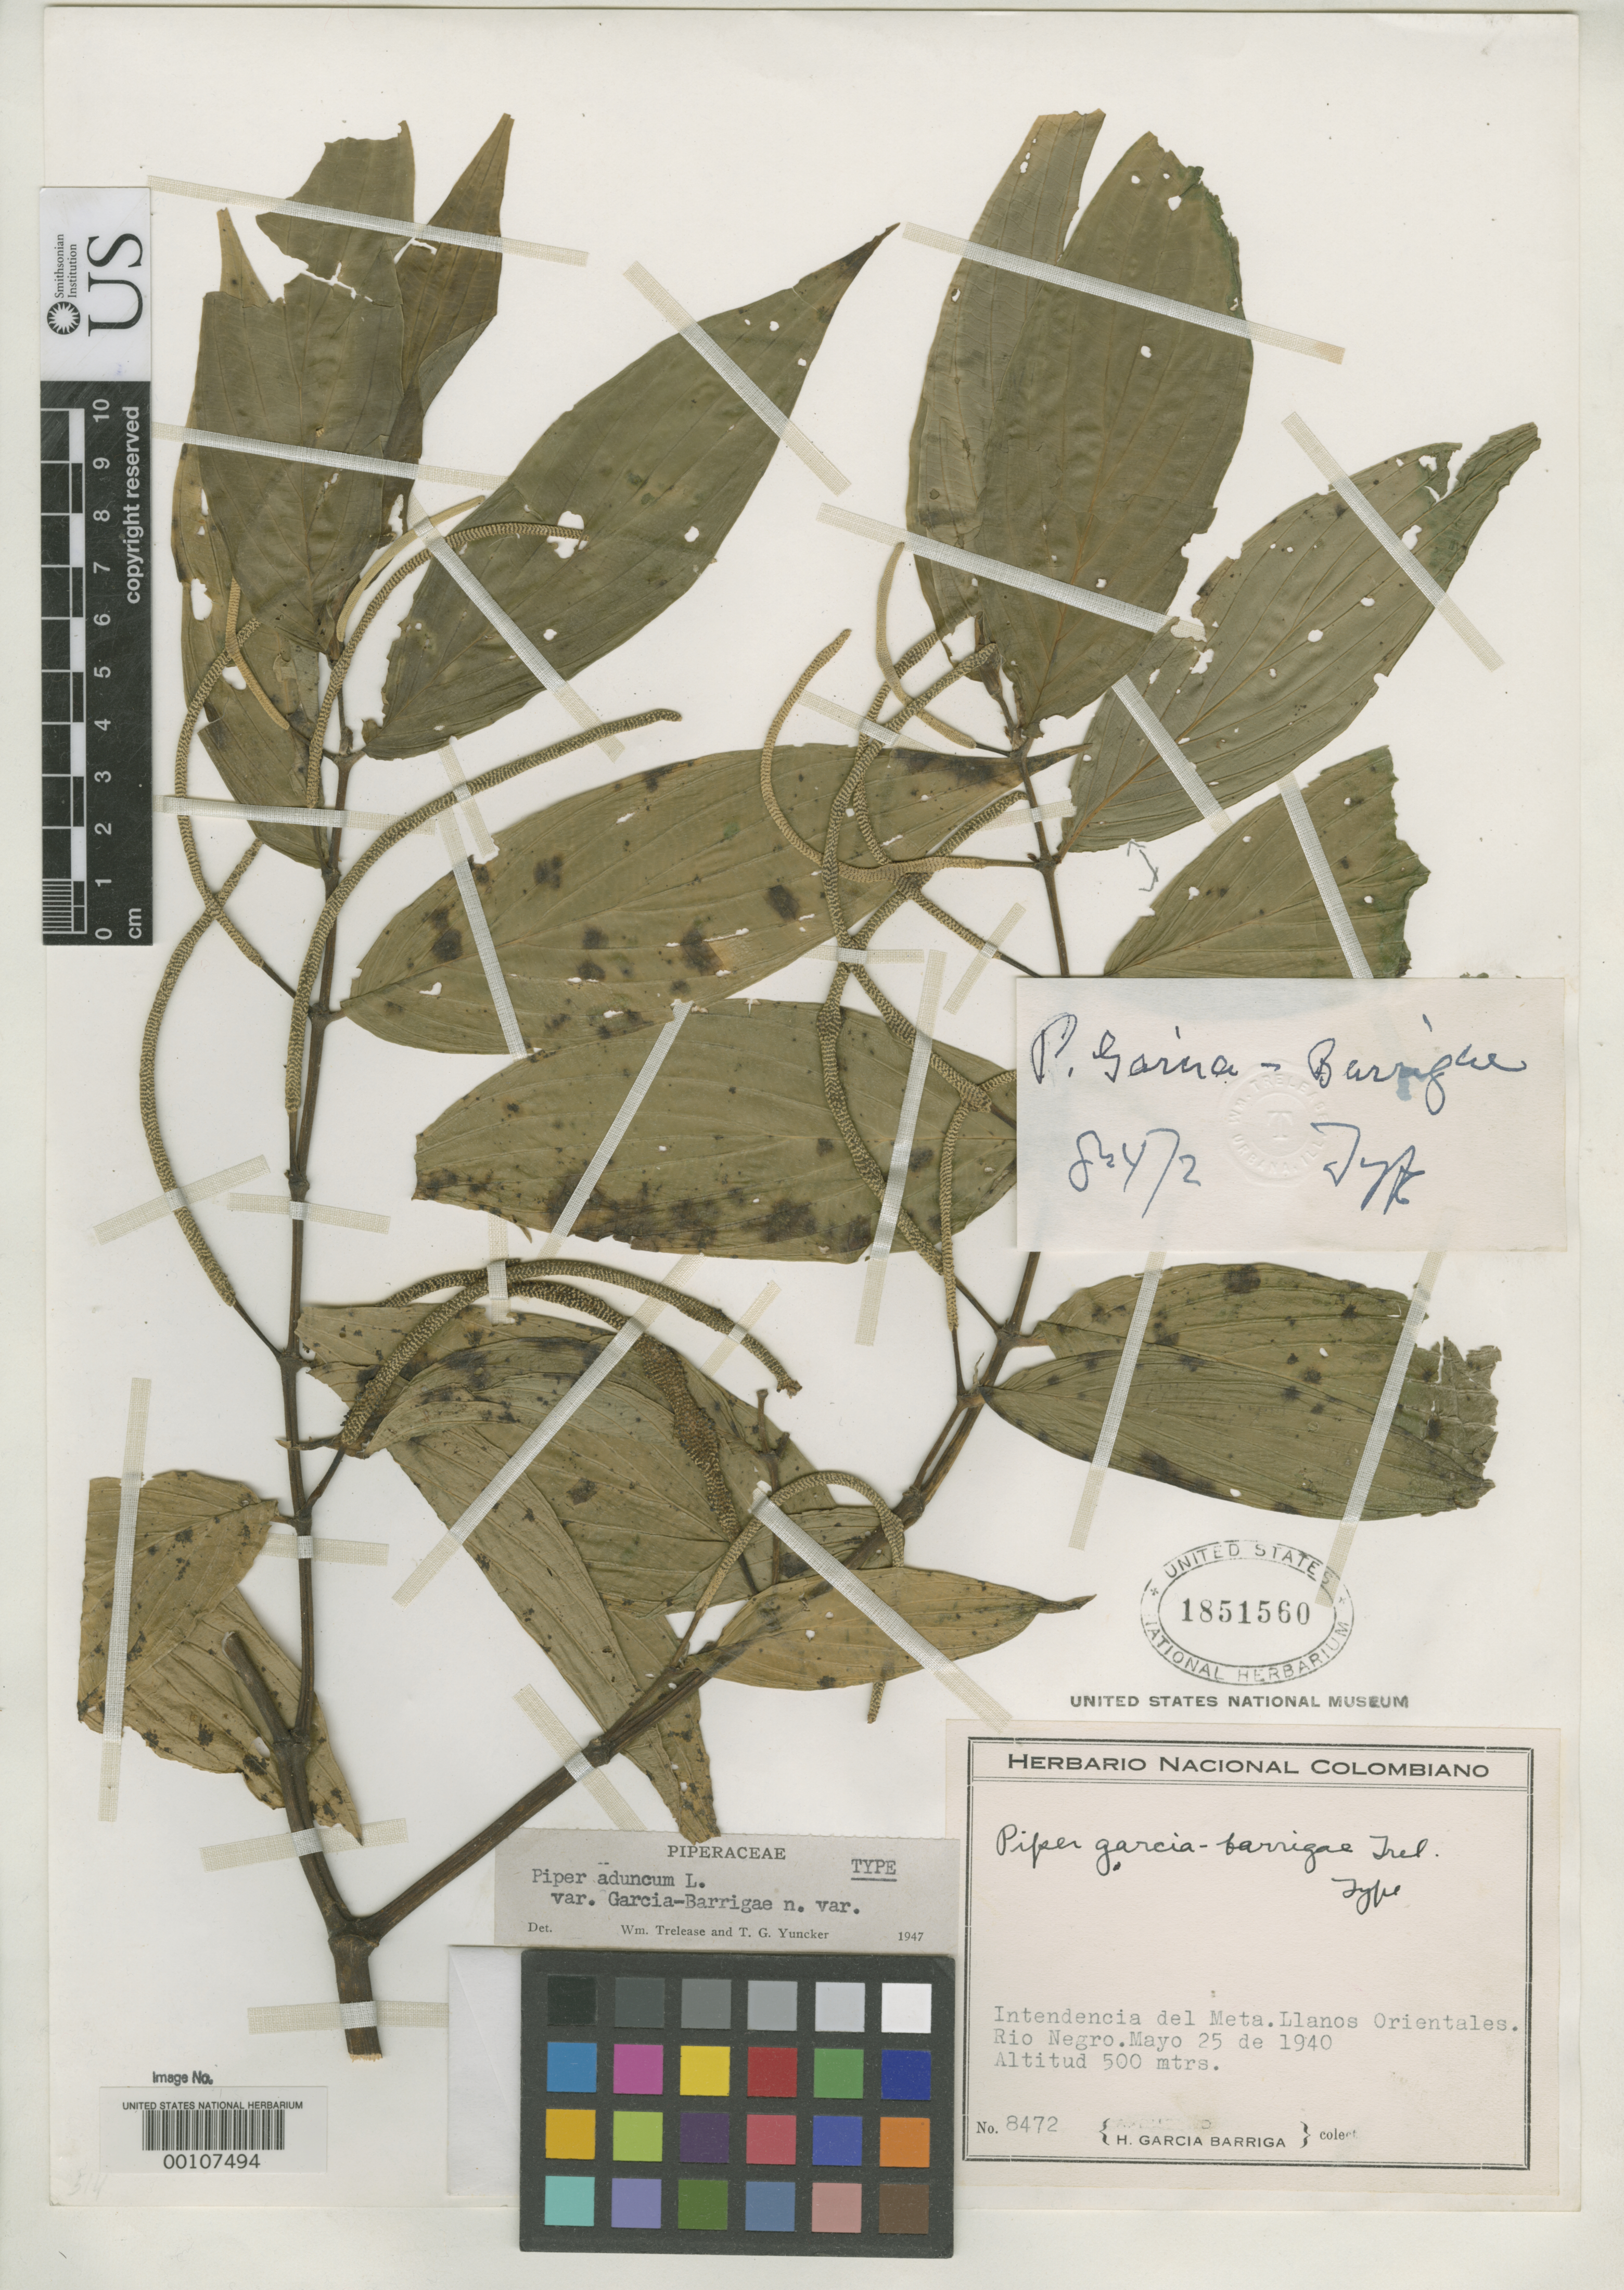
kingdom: Plantae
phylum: Tracheophyta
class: Magnoliopsida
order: Piperales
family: Piperaceae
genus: Piper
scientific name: Piper aduncum var. garcia-barrigae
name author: Trel. & Yunck.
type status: Holotype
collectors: H. García Barriga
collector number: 8472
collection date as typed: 25 May 1940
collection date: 1940-05-25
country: Colombia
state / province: Meta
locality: Rio Negro.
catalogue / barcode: US 1851560